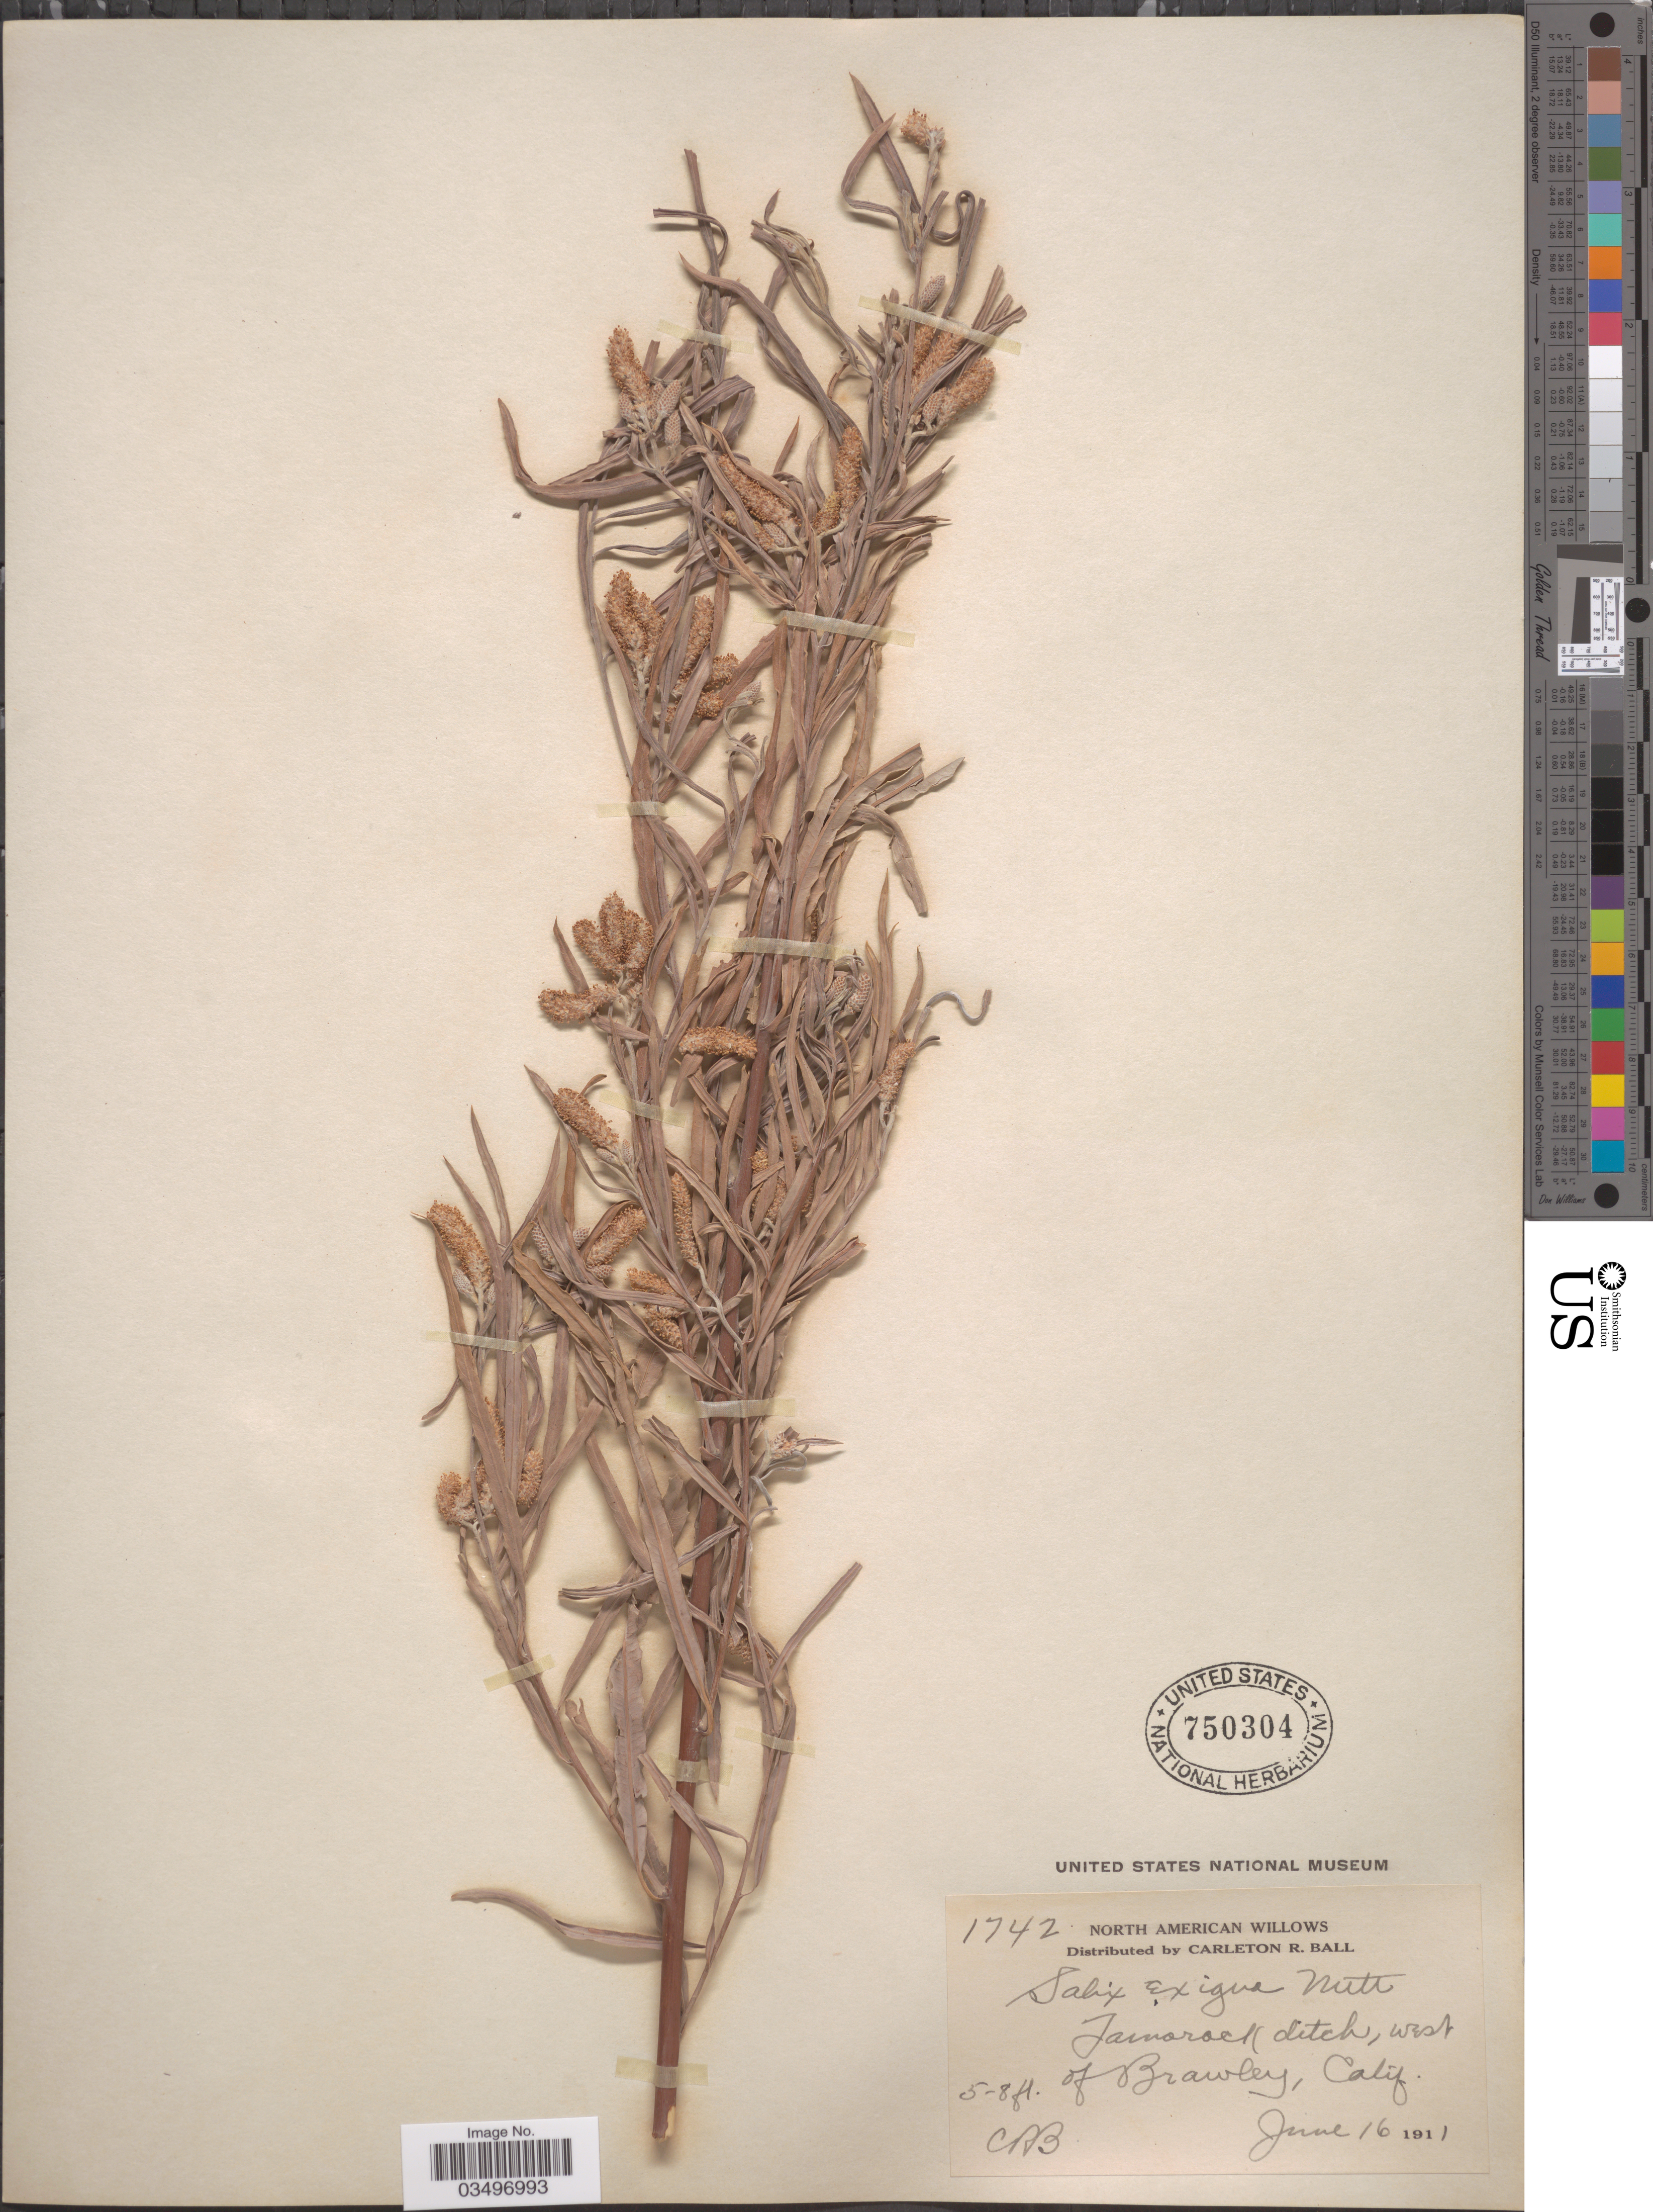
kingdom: Plantae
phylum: Tracheophyta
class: Magnoliopsida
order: Malpighiales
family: Salicaceae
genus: Salix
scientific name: Salix exigua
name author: Nutt.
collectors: C. R. Ball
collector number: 1742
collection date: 1911-06-16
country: United States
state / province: California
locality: Tamarack ditch, west of Brawley.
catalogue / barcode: US 750304